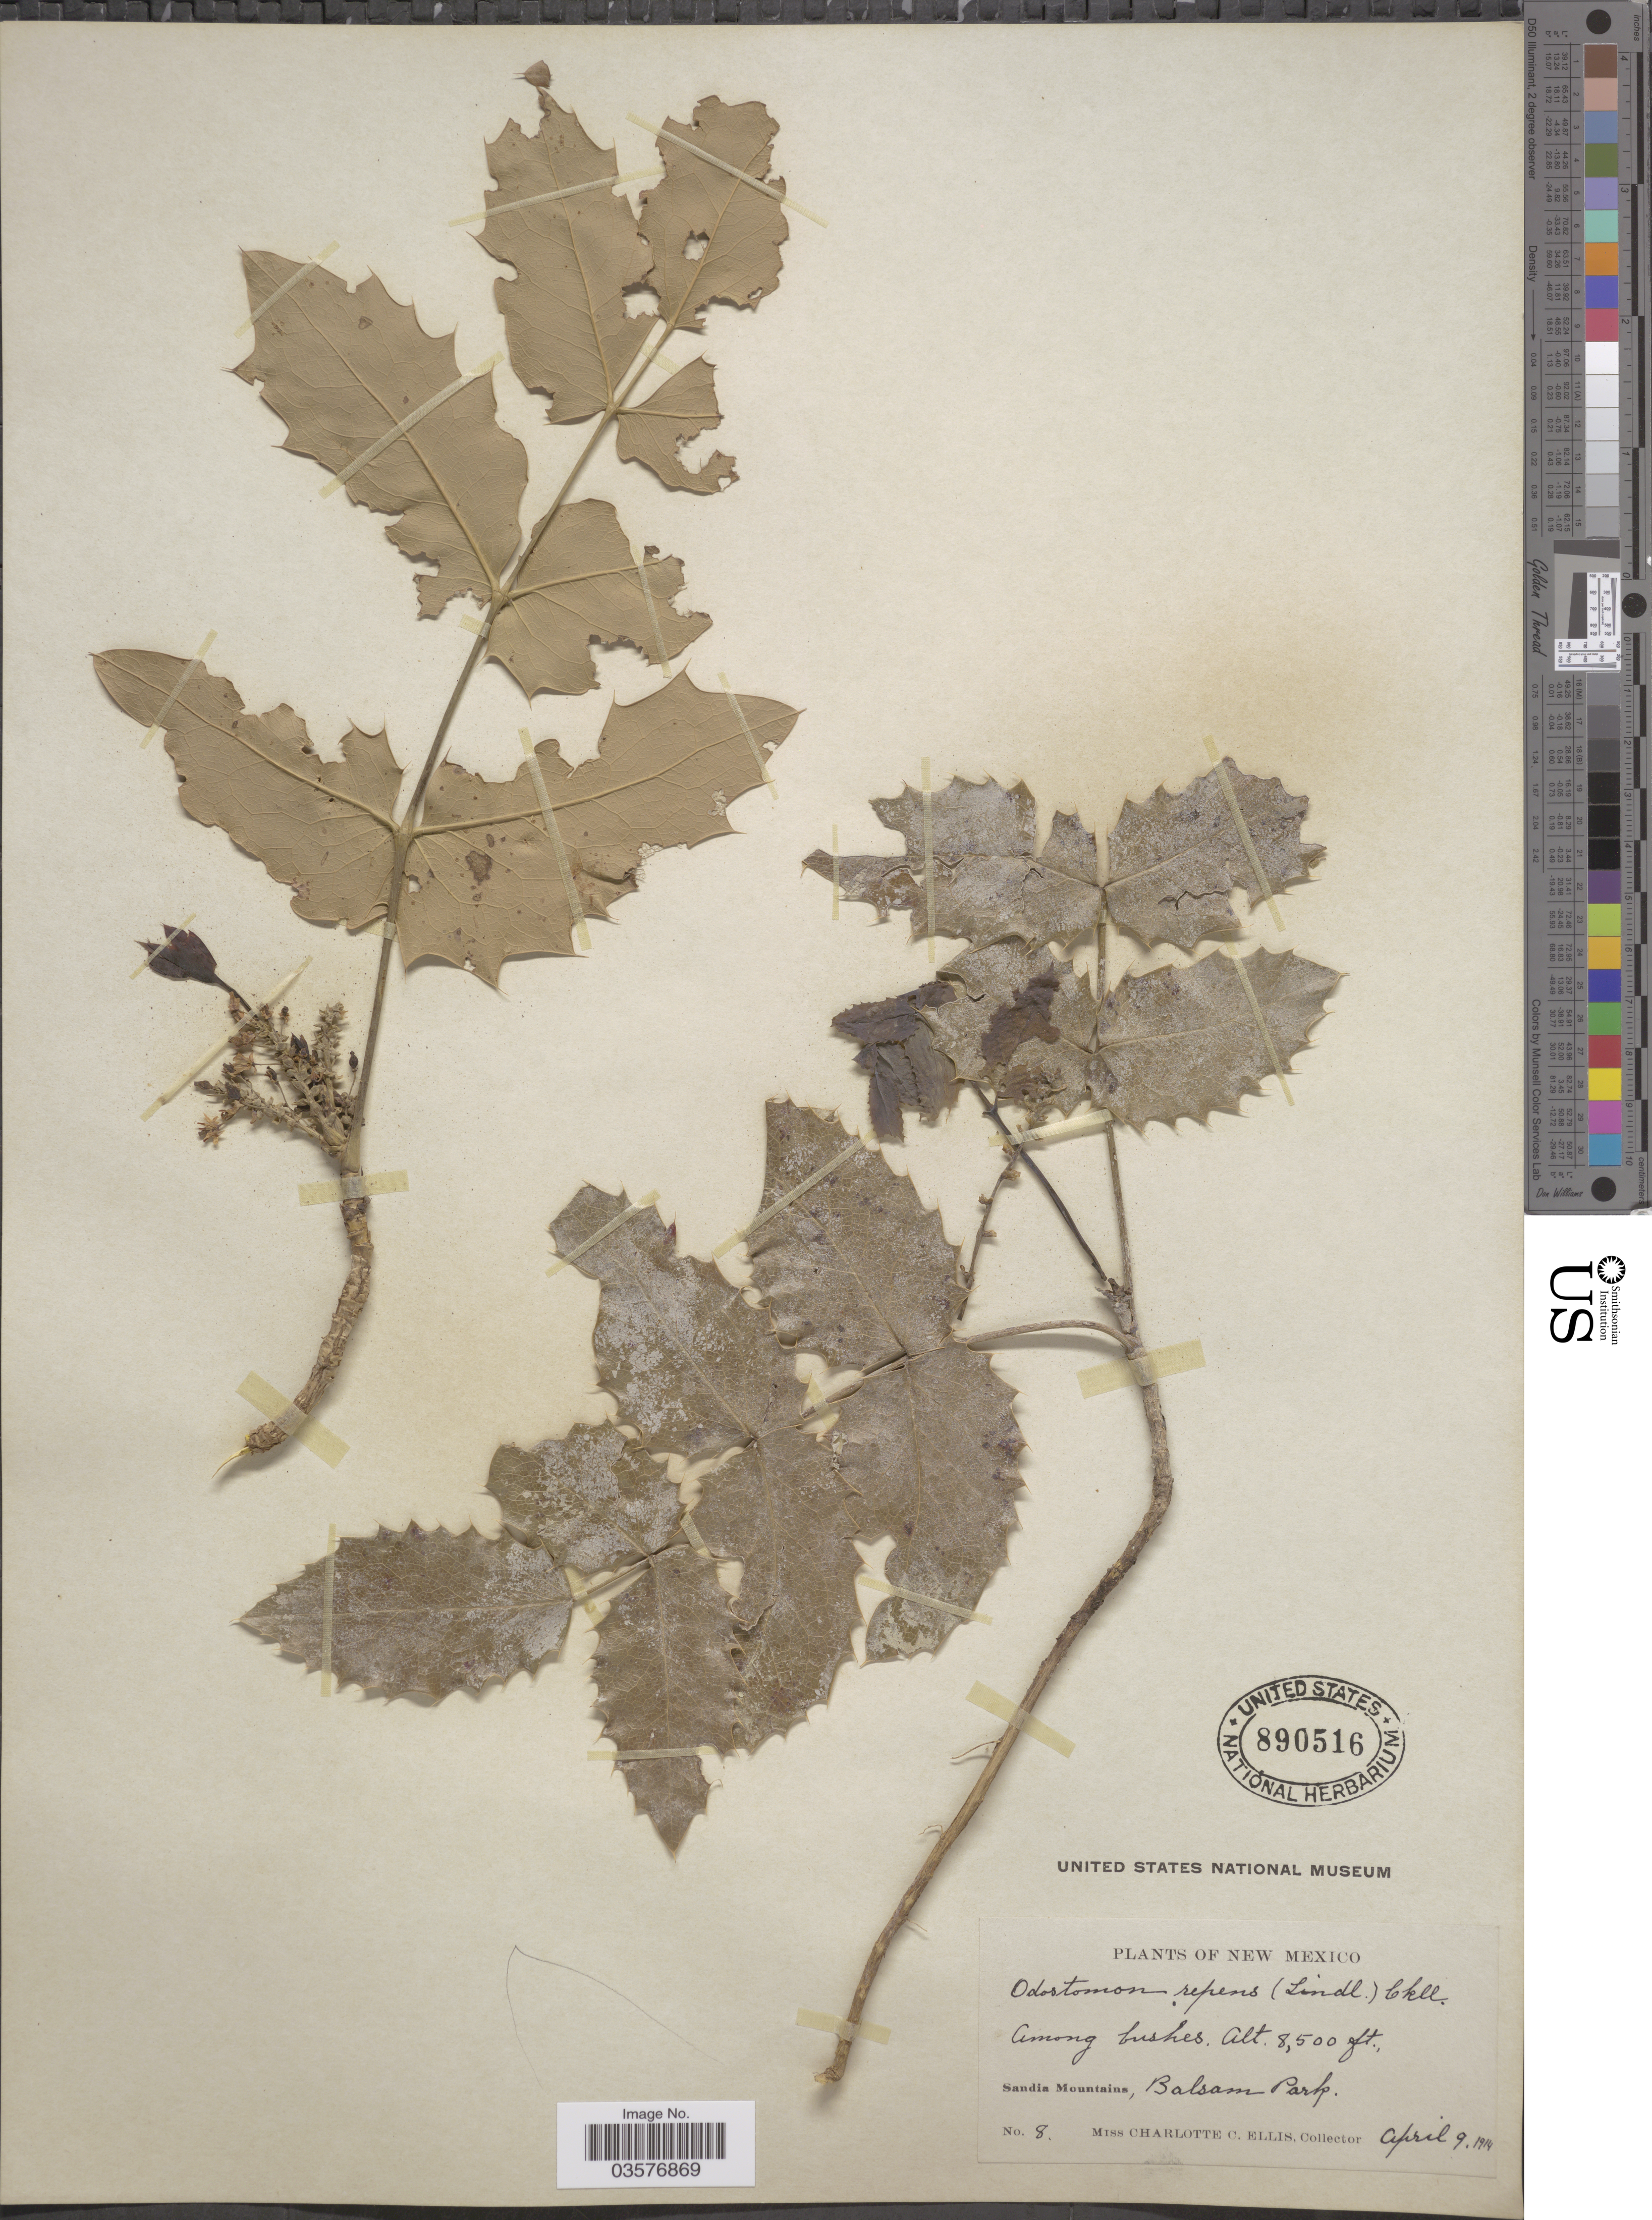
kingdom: Plantae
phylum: Tracheophyta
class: Magnoliopsida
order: Ranunculales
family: Berberidaceae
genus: Mahonia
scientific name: Mahonia repens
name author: (Lindl.) G. Don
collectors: C. C. Ellis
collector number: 8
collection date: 1914-04-09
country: United States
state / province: New Mexico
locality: Sandia Mountains, Balsam Park.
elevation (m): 2591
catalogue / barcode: US 890516